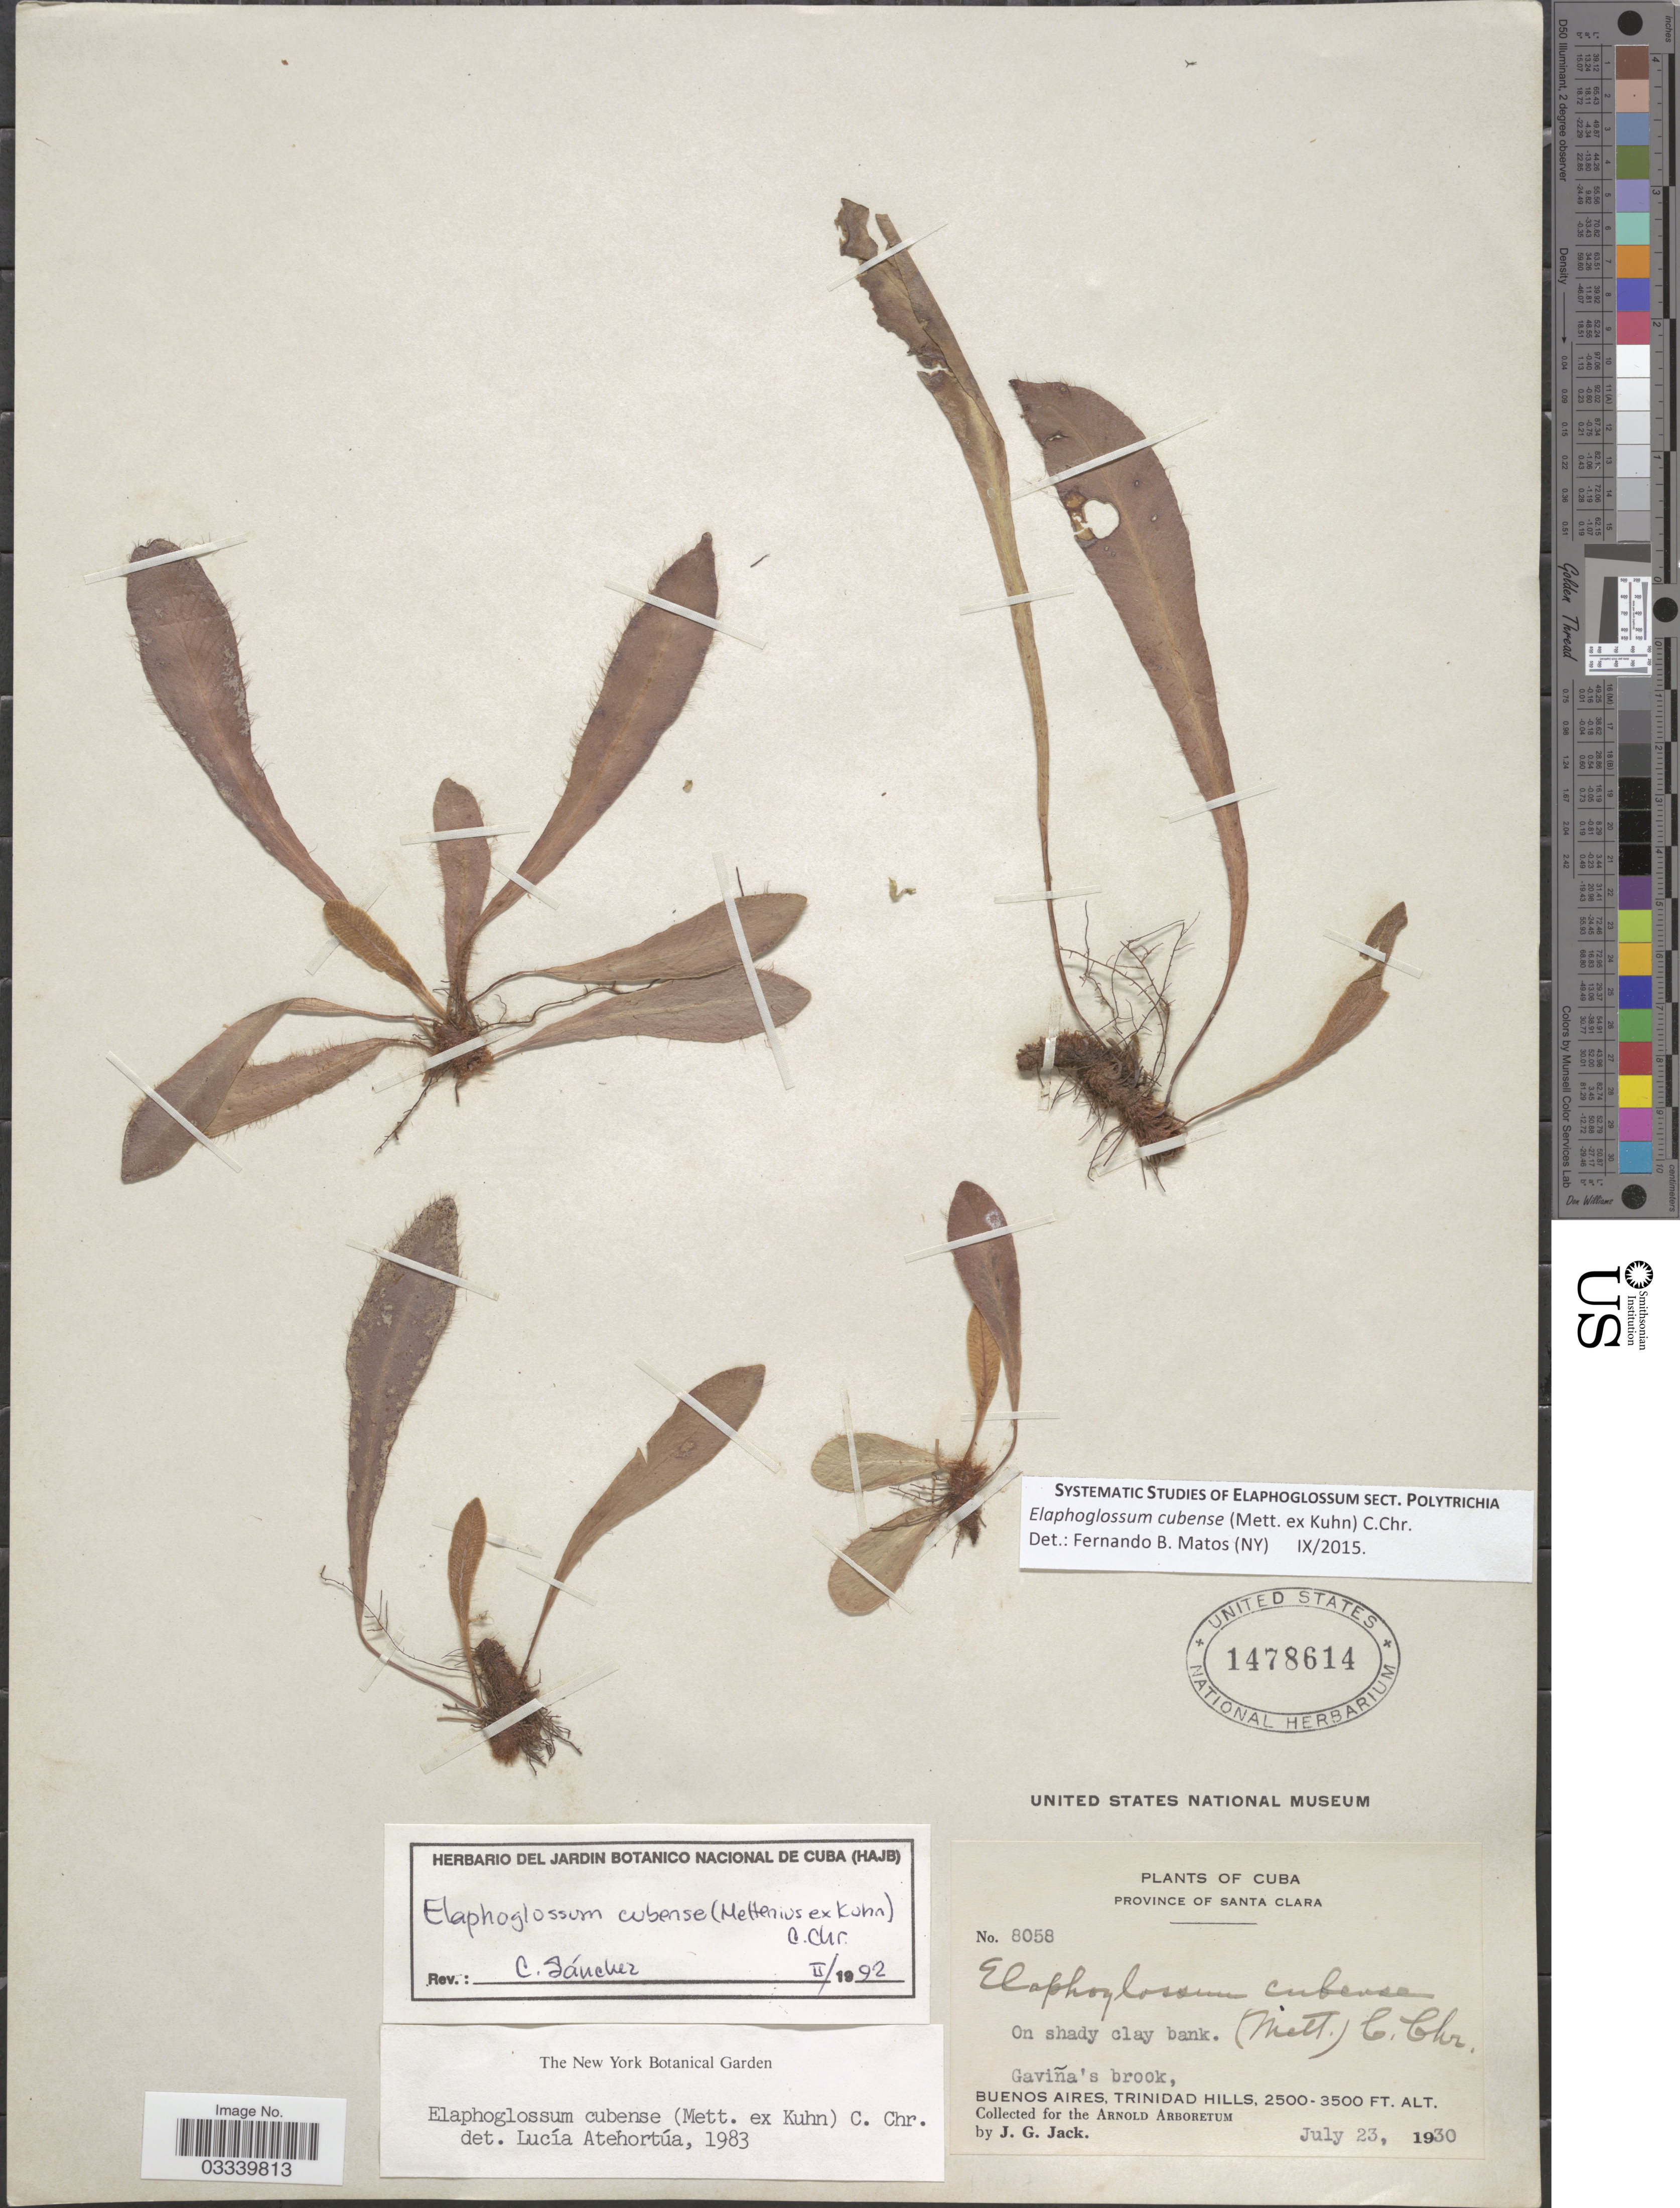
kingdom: Plantae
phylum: Tracheophyta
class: Polypodiopsida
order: Polypodiales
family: Dryopteridaceae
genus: Elaphoglossum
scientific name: Elaphoglossum cubense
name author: (Mett. ex Kuhn) C. Chr.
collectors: J. G. Jack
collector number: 8058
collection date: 1930-07-23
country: Cuba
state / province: Las Villas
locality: Province of Santa Clara. Gaviña's brook, Buenos Aires, Trinidad Hills.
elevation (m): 762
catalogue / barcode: US 1478614